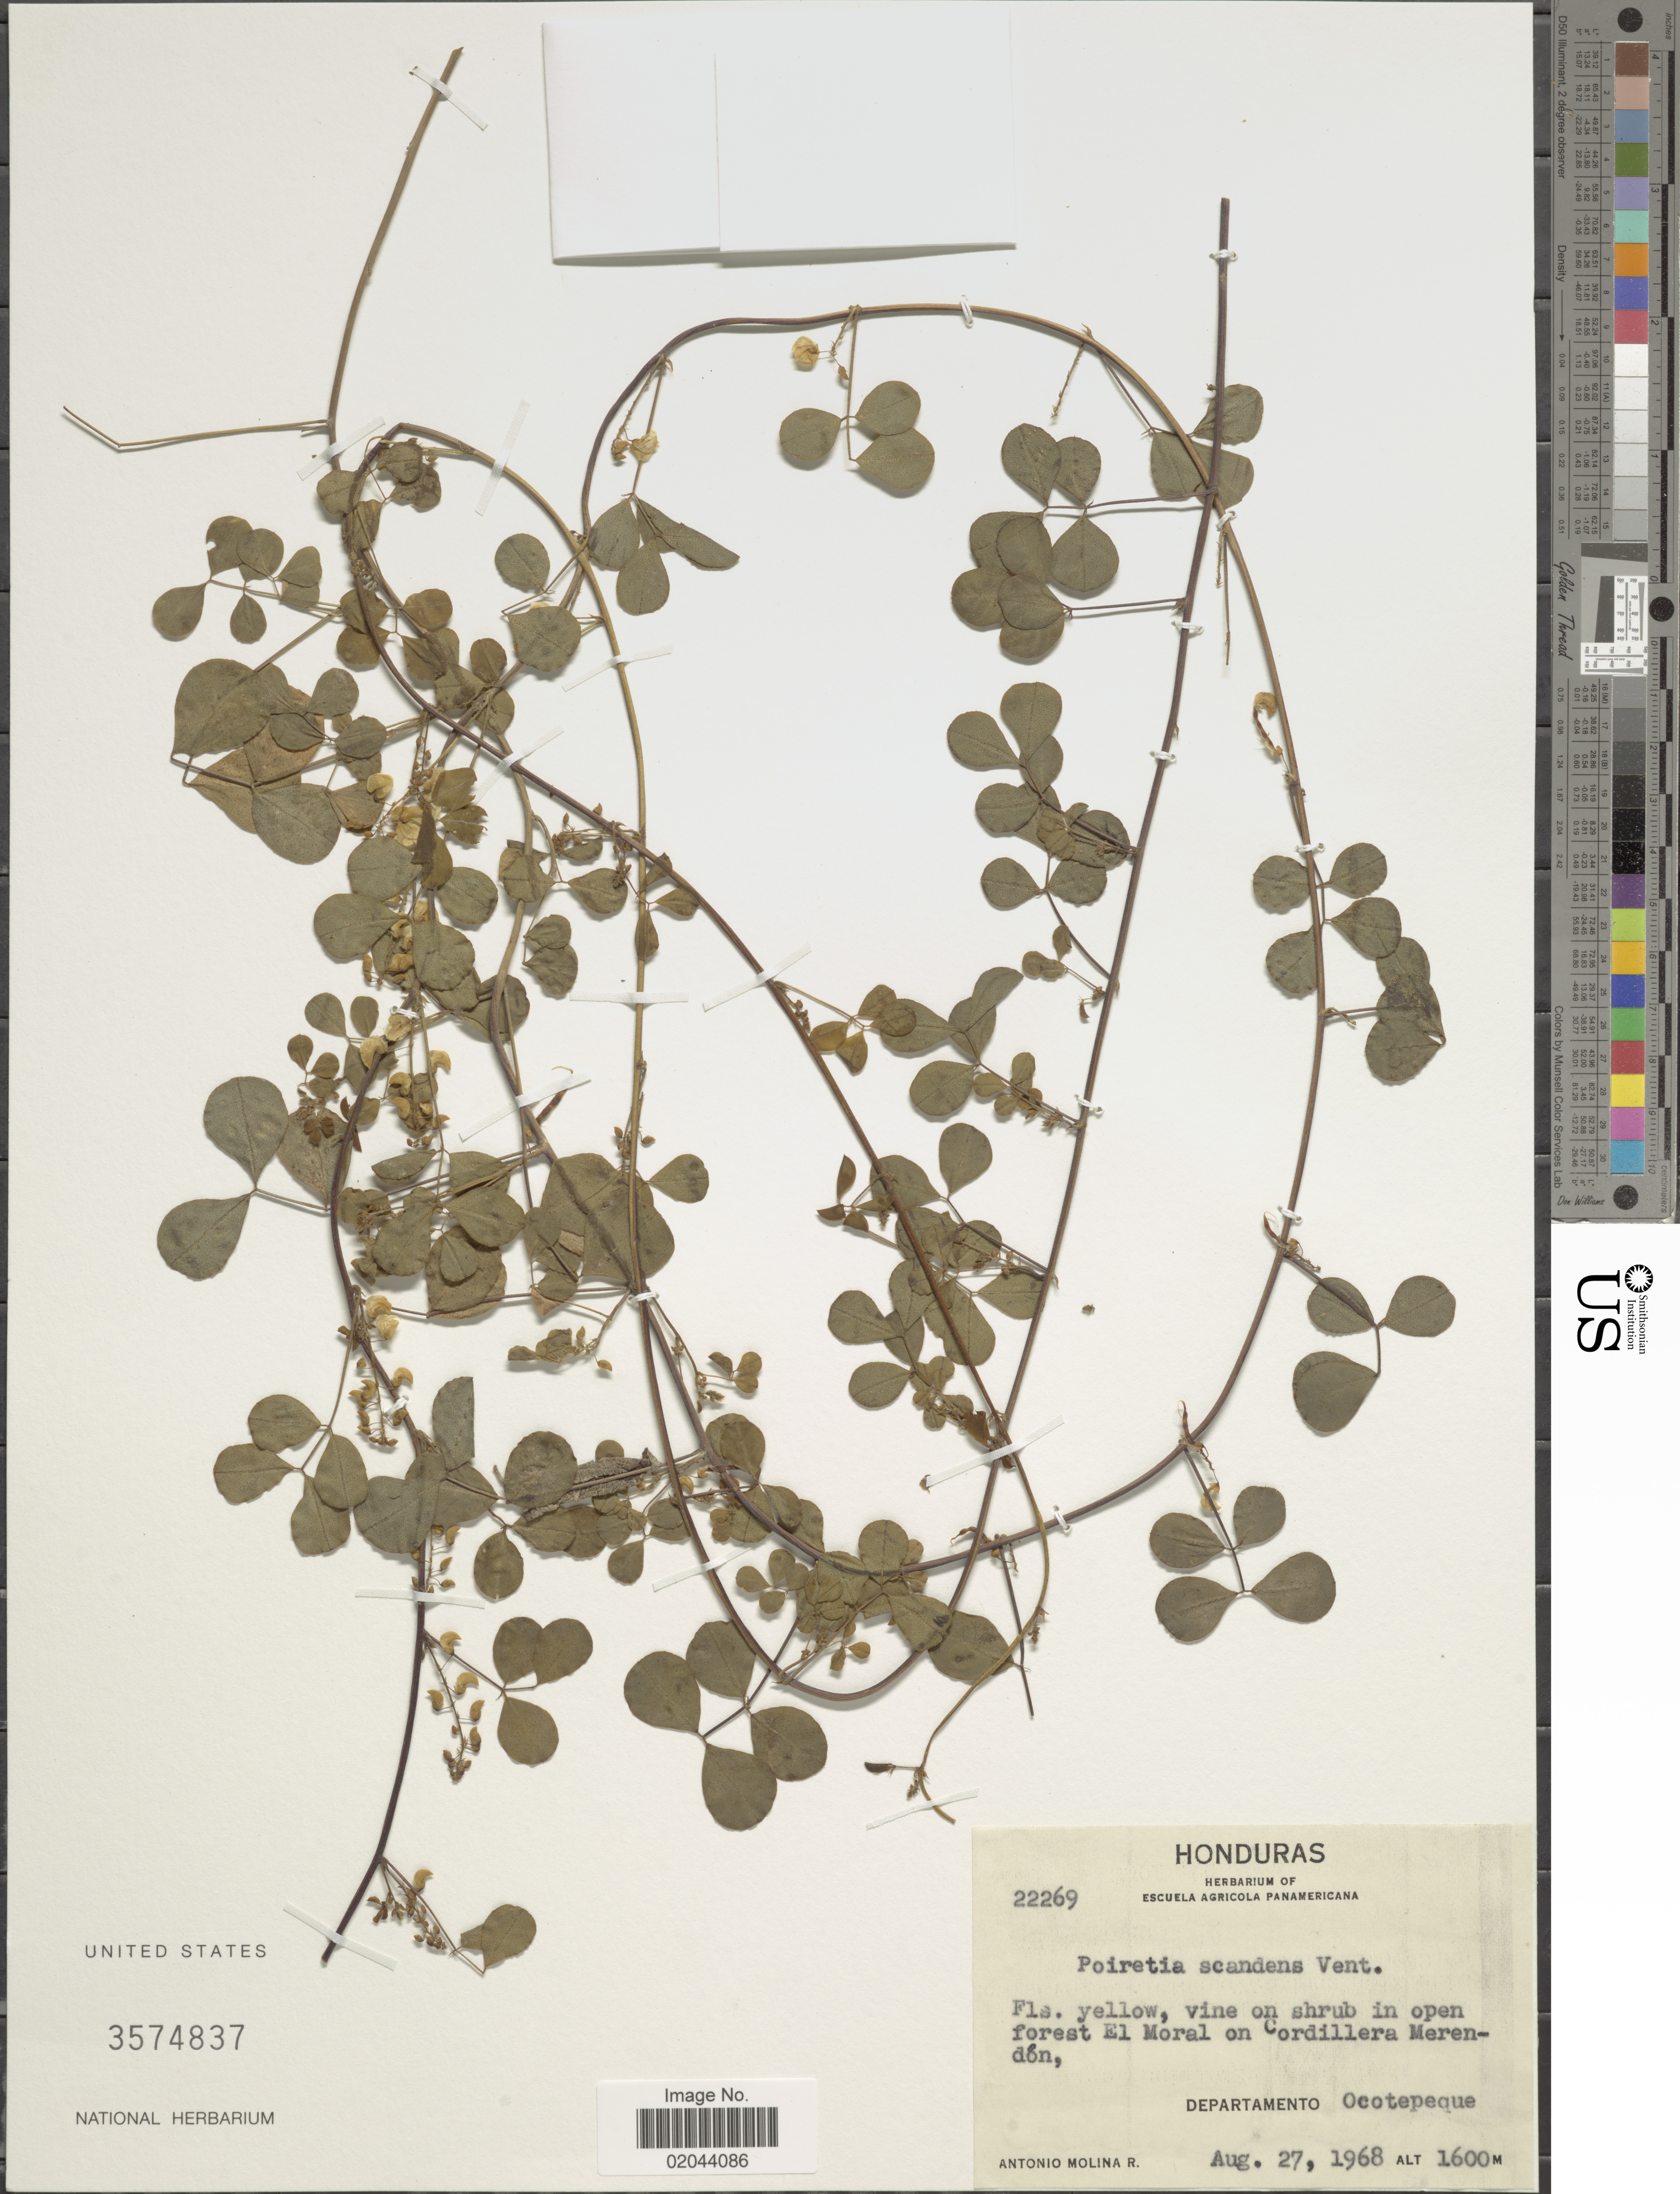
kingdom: Plantae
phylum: Tracheophyta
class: Magnoliopsida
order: Fabales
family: Fabaceae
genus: Poiretia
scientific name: Poiretia scandens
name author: Vent.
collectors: A. Molina R.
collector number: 22269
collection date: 1968-08-27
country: Honduras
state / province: Ocotepeque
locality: El Moral on Cordillera Merendón, Departamento Ocote [eque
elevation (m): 1600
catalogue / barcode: US 3574837